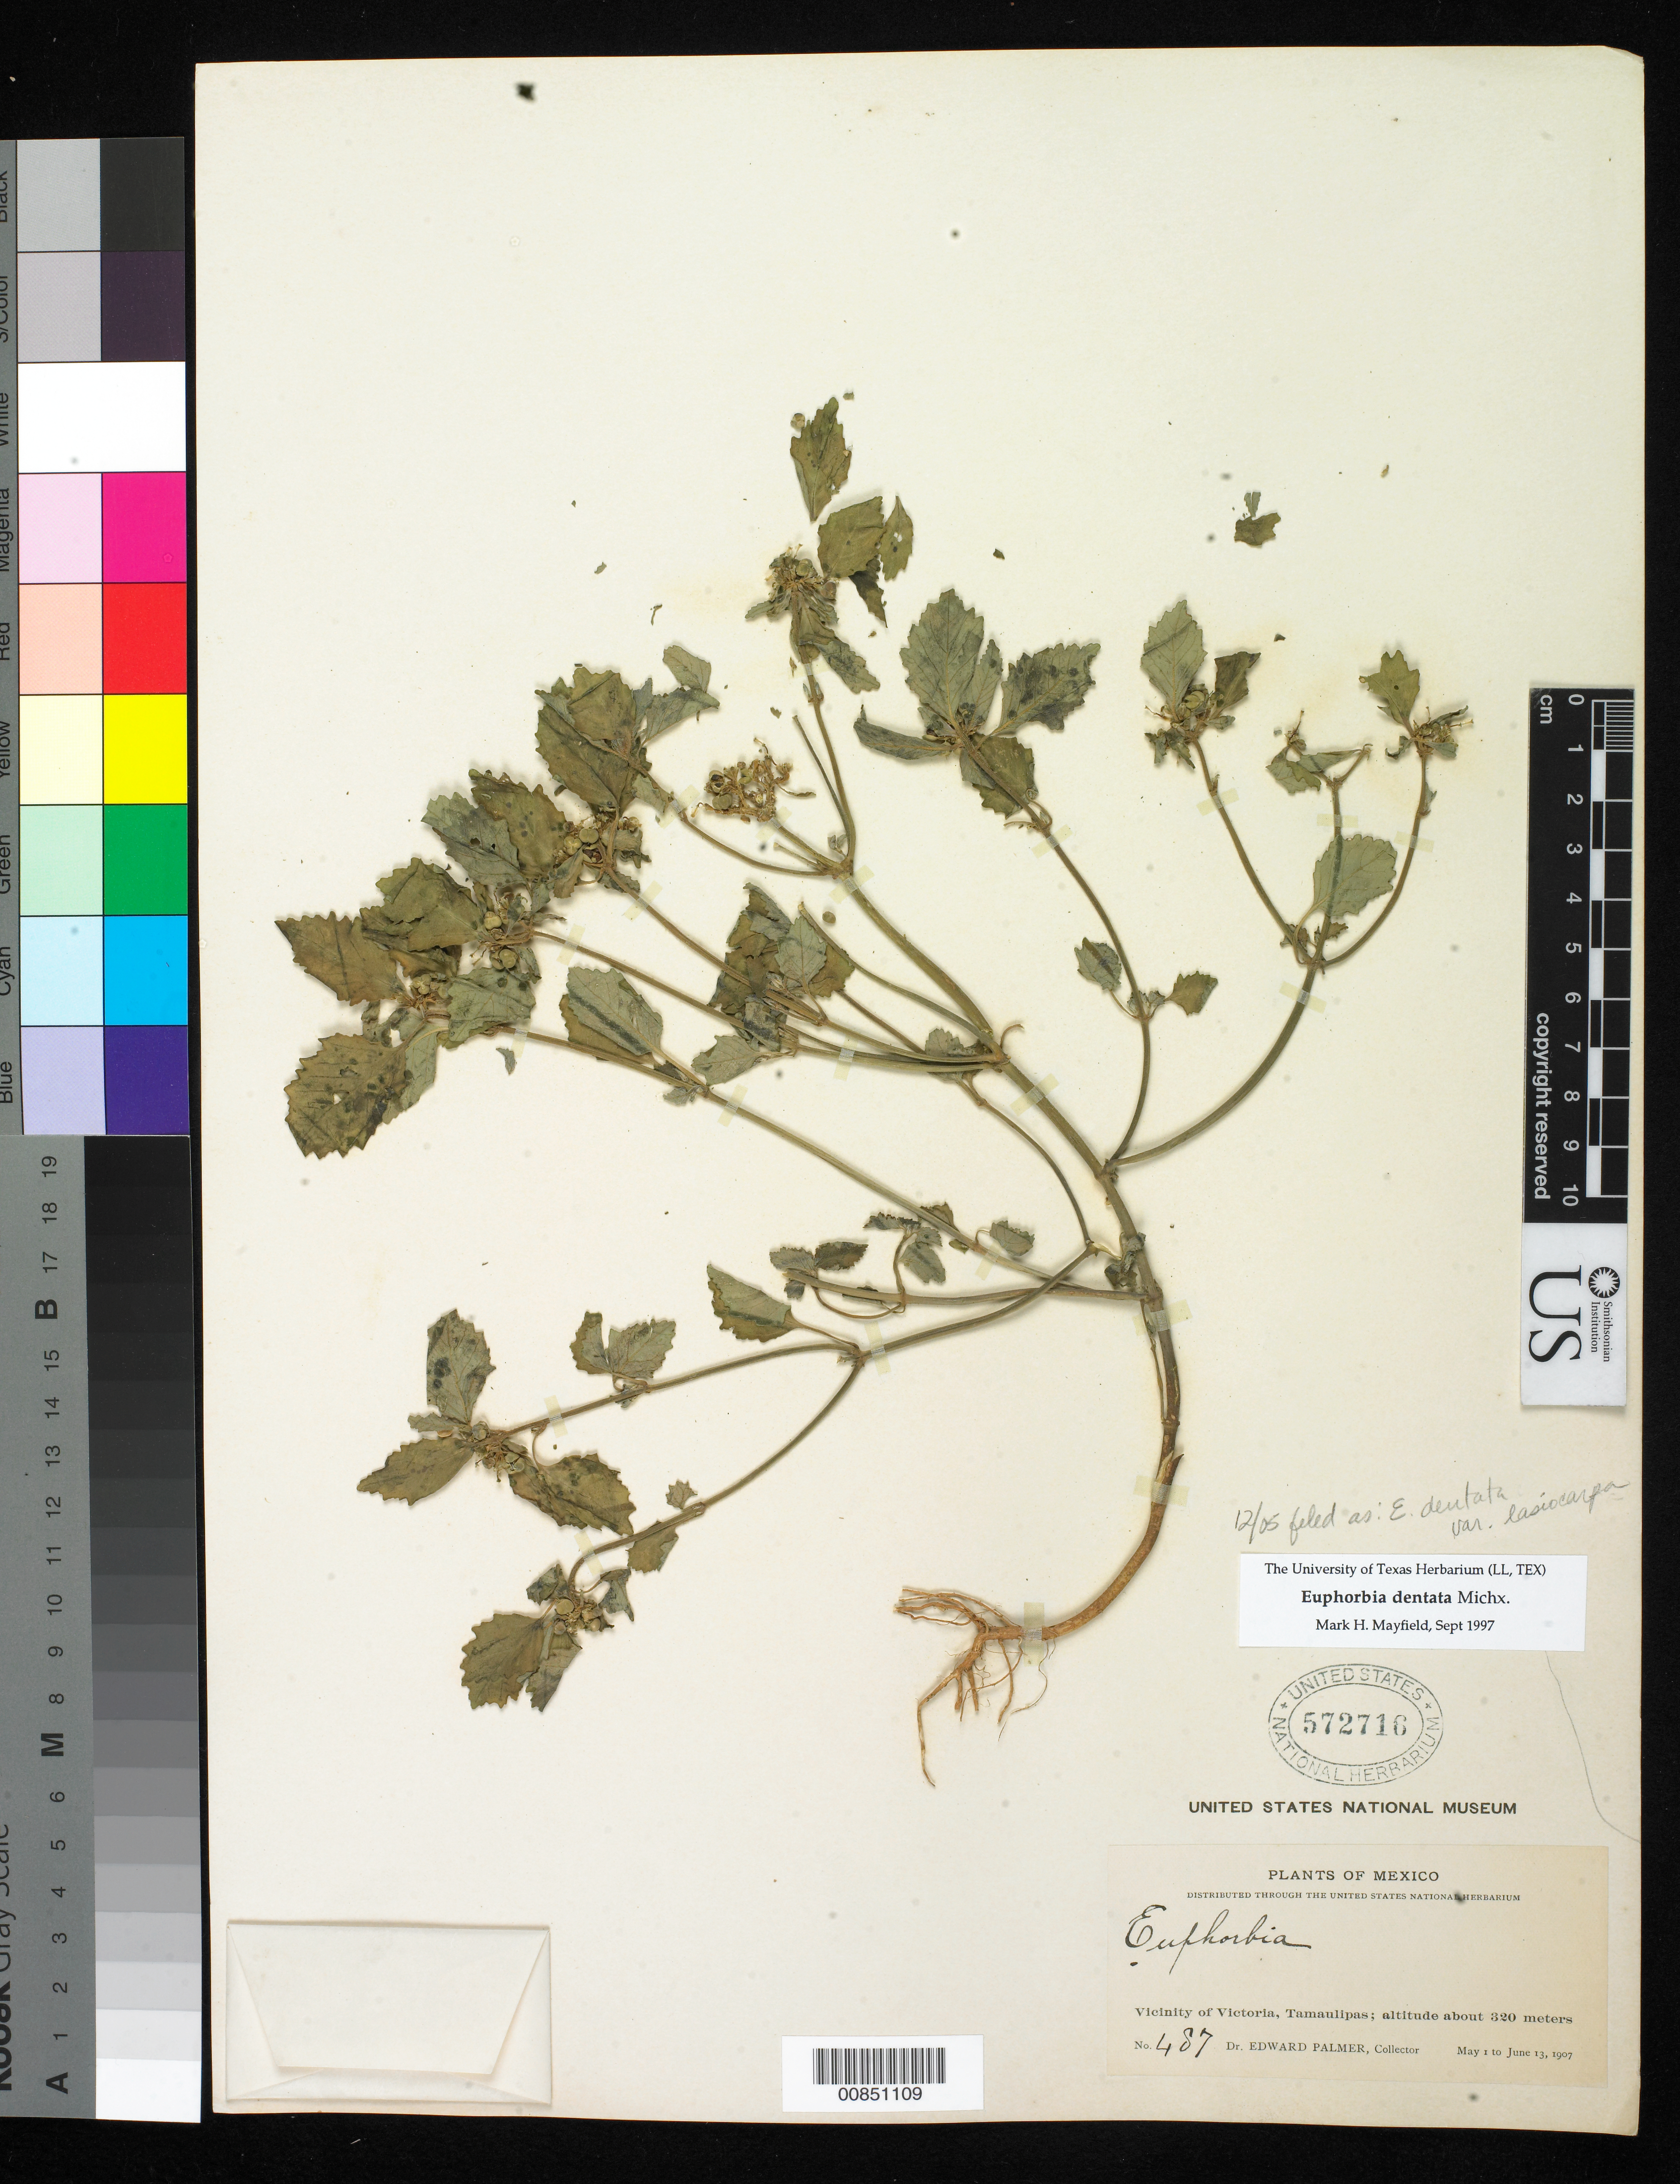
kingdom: Plantae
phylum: Tracheophyta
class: Magnoliopsida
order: Malpighiales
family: Euphorbiaceae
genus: Euphorbia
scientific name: Euphorbia dentata var. lasiocarpa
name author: Boiss.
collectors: E. Palmer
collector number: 487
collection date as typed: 01 May 1907 to 13 Jun 1907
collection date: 1907-05-01/1907-06-13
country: Mexico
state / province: Tamaulipas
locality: Vicinity of Victoria.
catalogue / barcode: US 572716